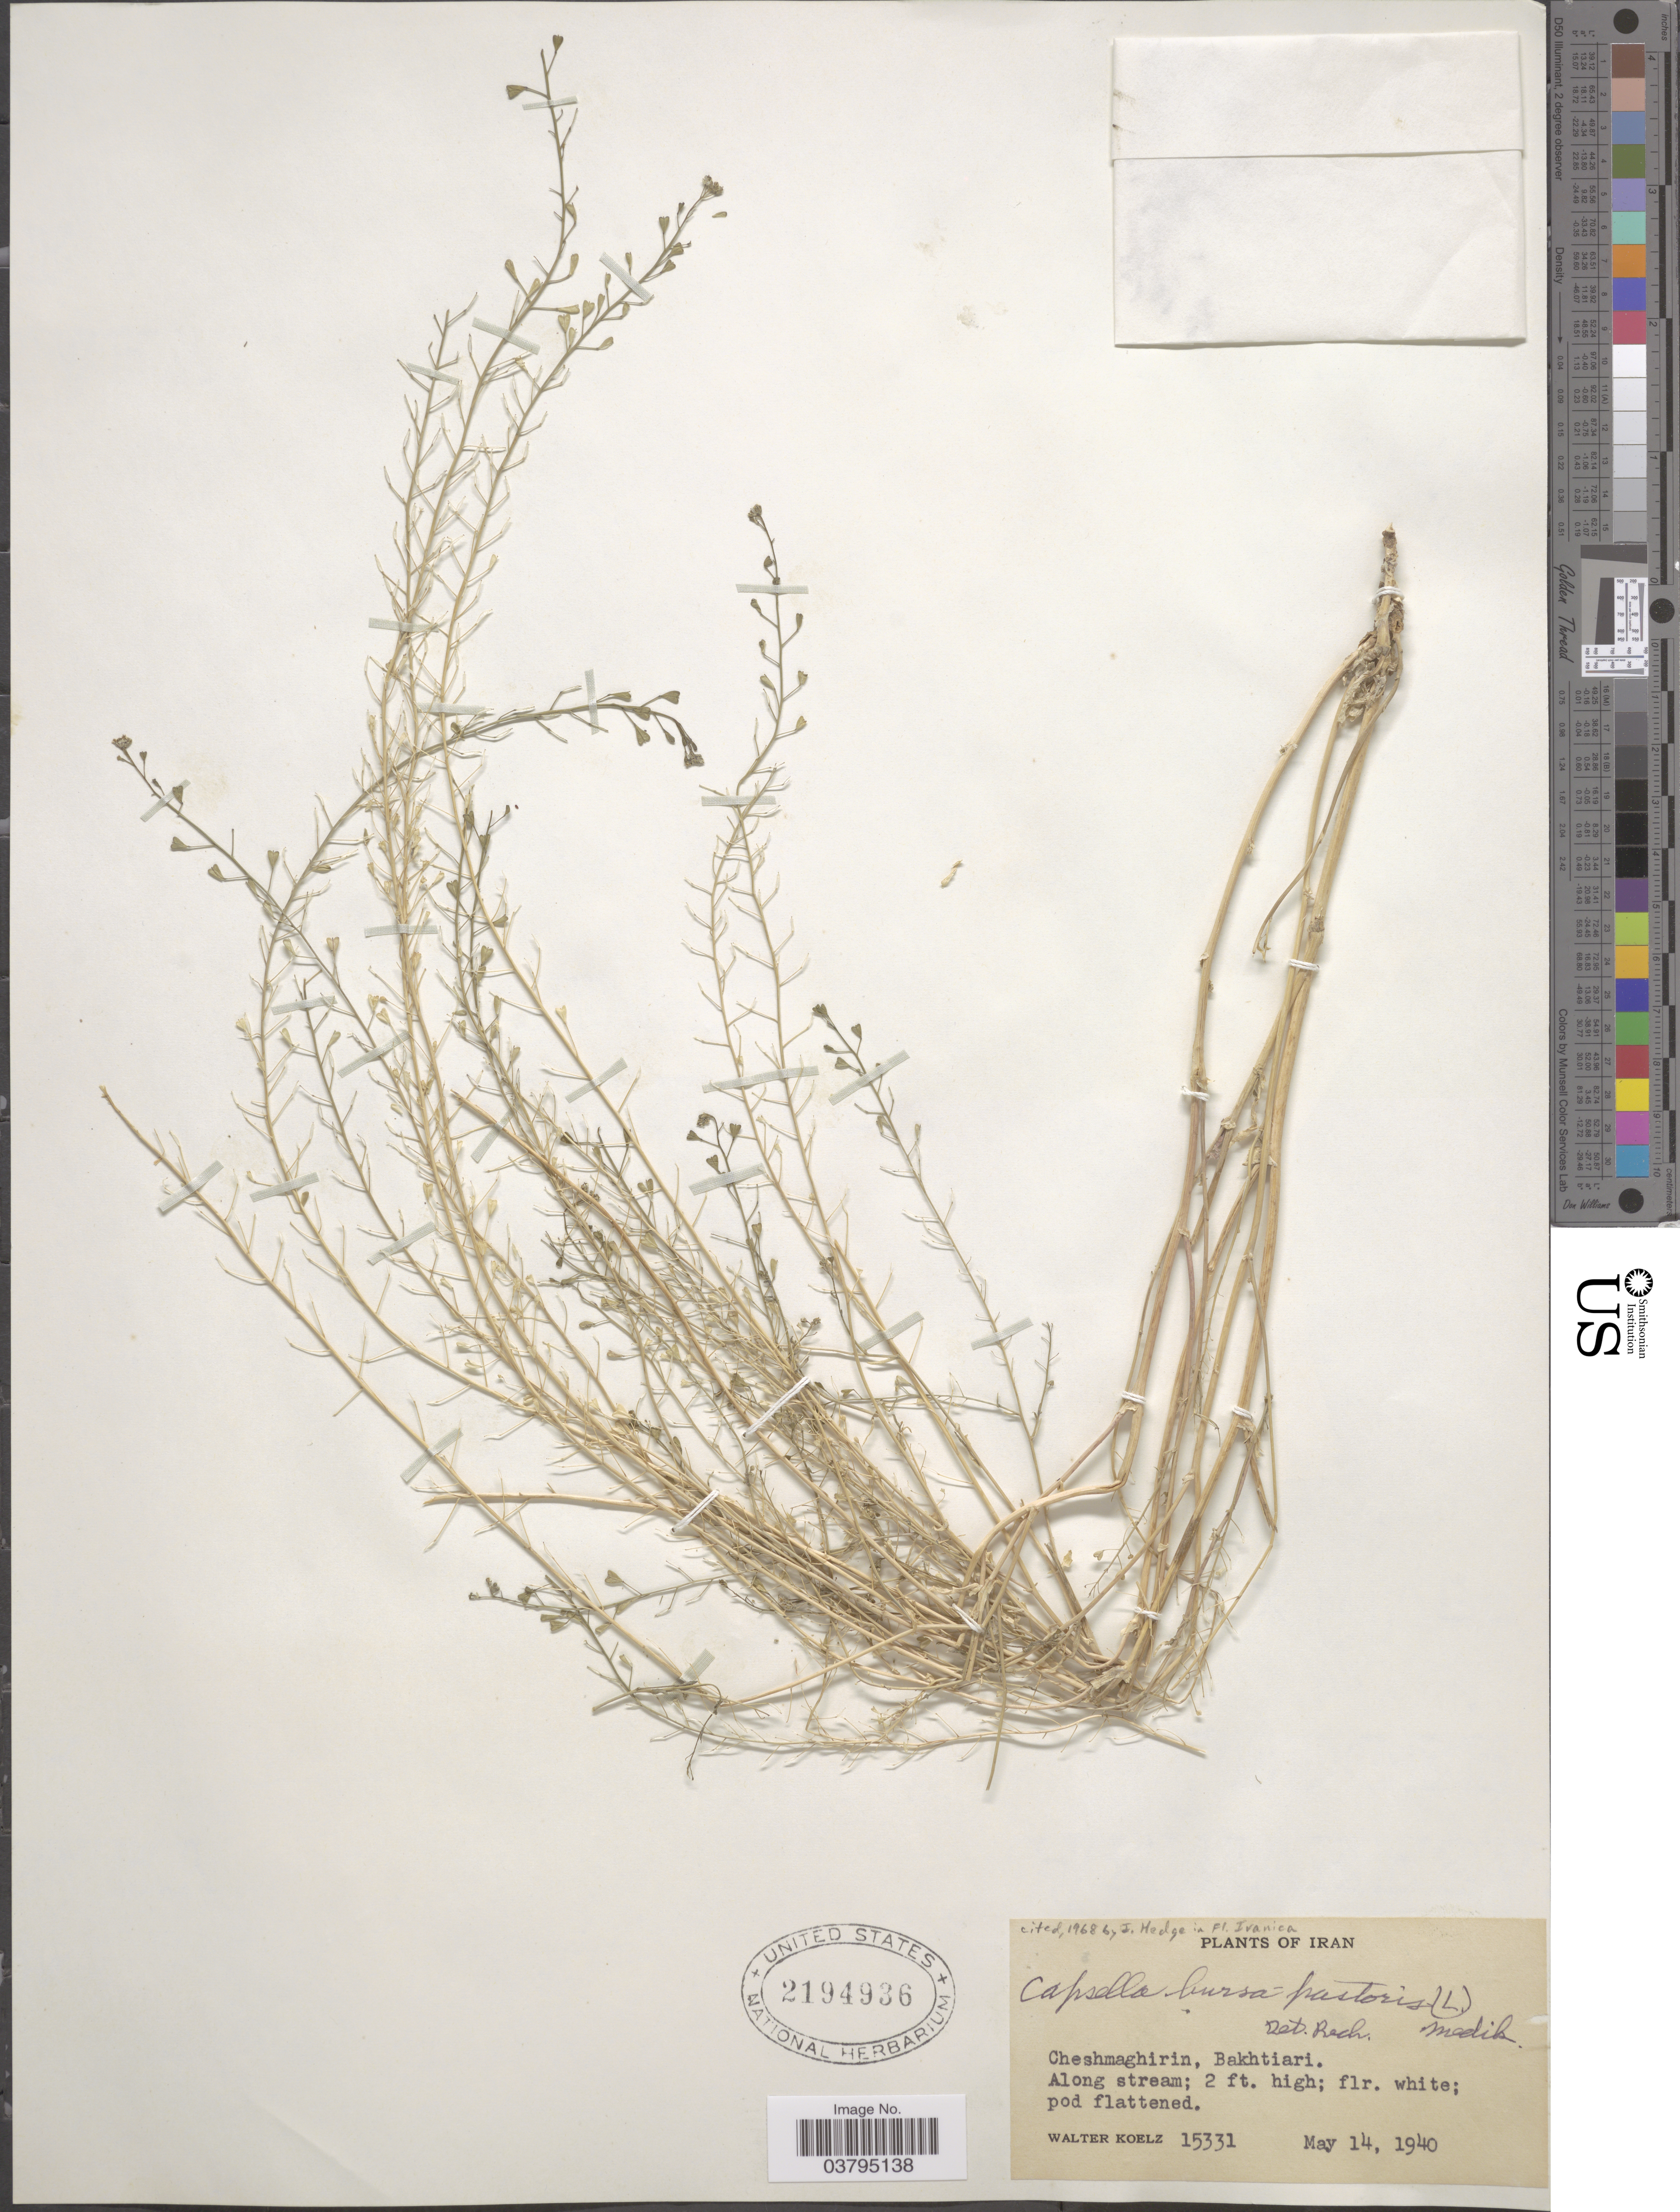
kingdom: Plantae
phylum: Tracheophyta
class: Magnoliopsida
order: Brassicales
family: Brassicaceae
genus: Capsella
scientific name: Capsella bursa-pastoris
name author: (L.) Medik.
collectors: W. N. Koelz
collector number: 15331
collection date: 1940-05-14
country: Iran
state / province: Chahar Mahaal and Bakhtiari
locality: Cheshmaghirin, Bakhtiari. Along stream.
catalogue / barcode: US 2194936